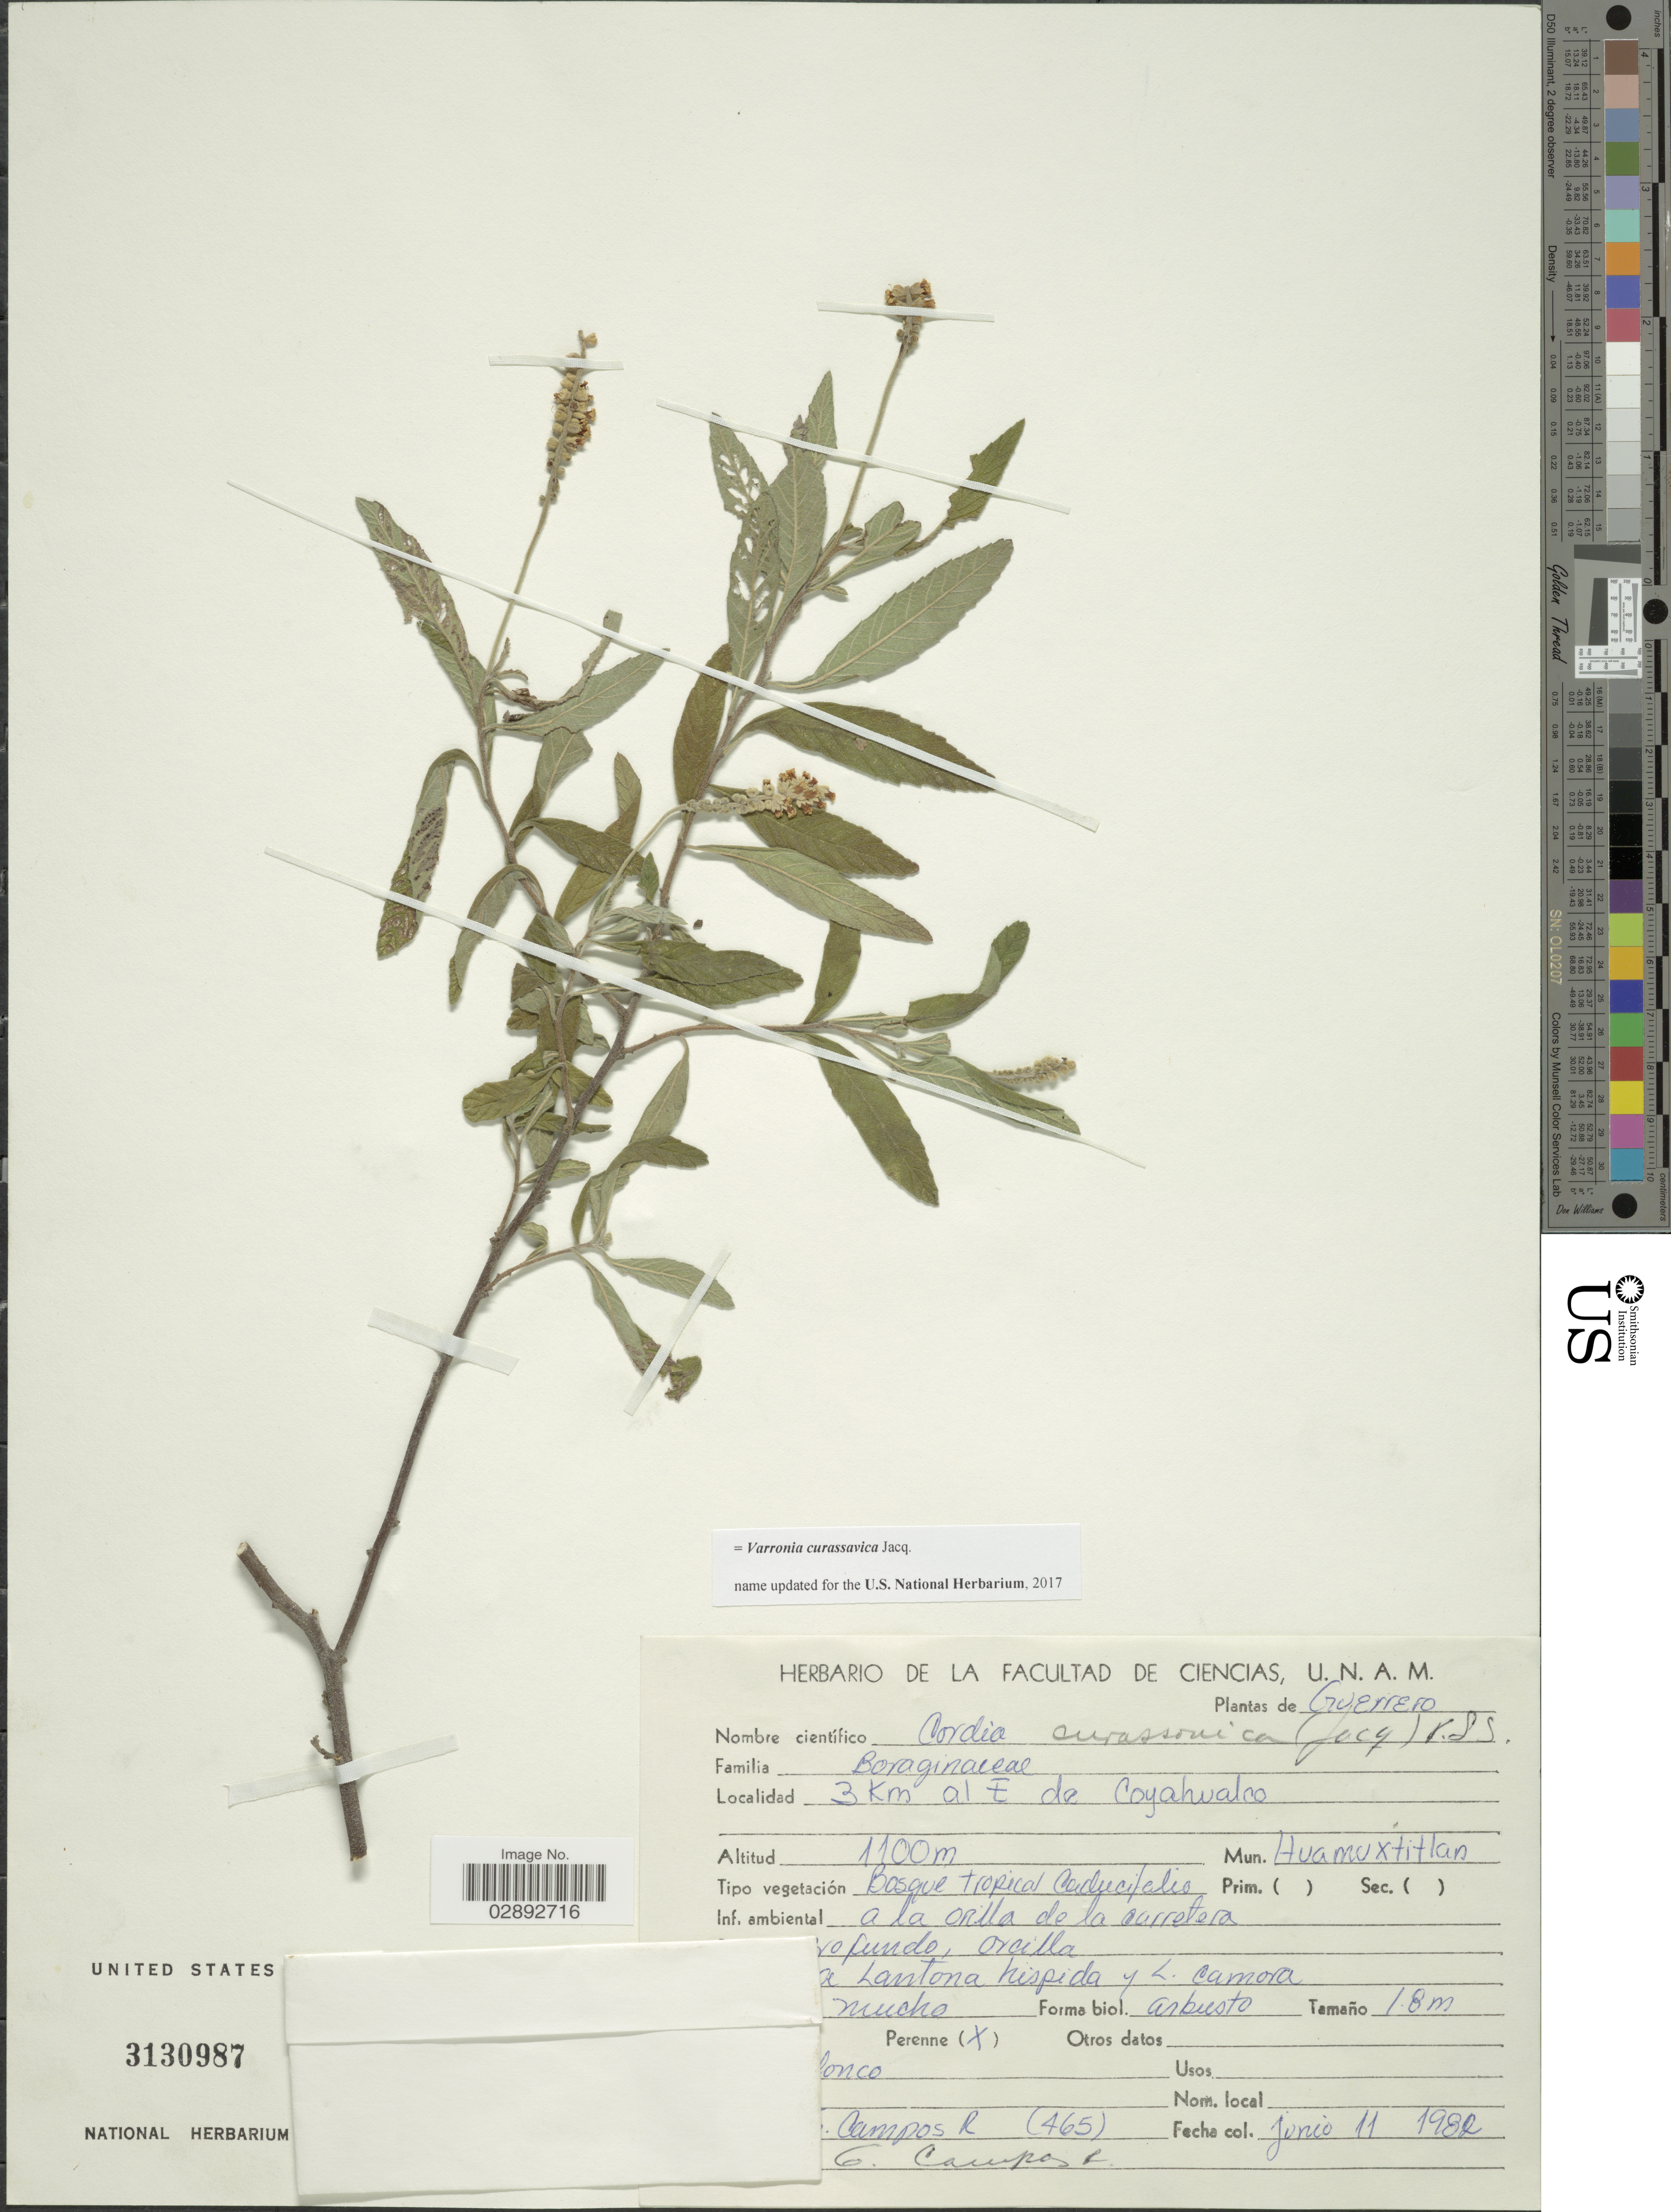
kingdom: Plantae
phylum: Tracheophyta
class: Magnoliopsida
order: Boraginales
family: Cordiaceae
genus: Varronia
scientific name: Varronia curassavica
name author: Jacq.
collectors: G. Campos R.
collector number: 465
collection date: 1982-06-11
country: Mexico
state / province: Guerrero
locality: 3 km al E de Coyahualco. Mun. Huamuxtitlan.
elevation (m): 1100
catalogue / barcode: US 3130987